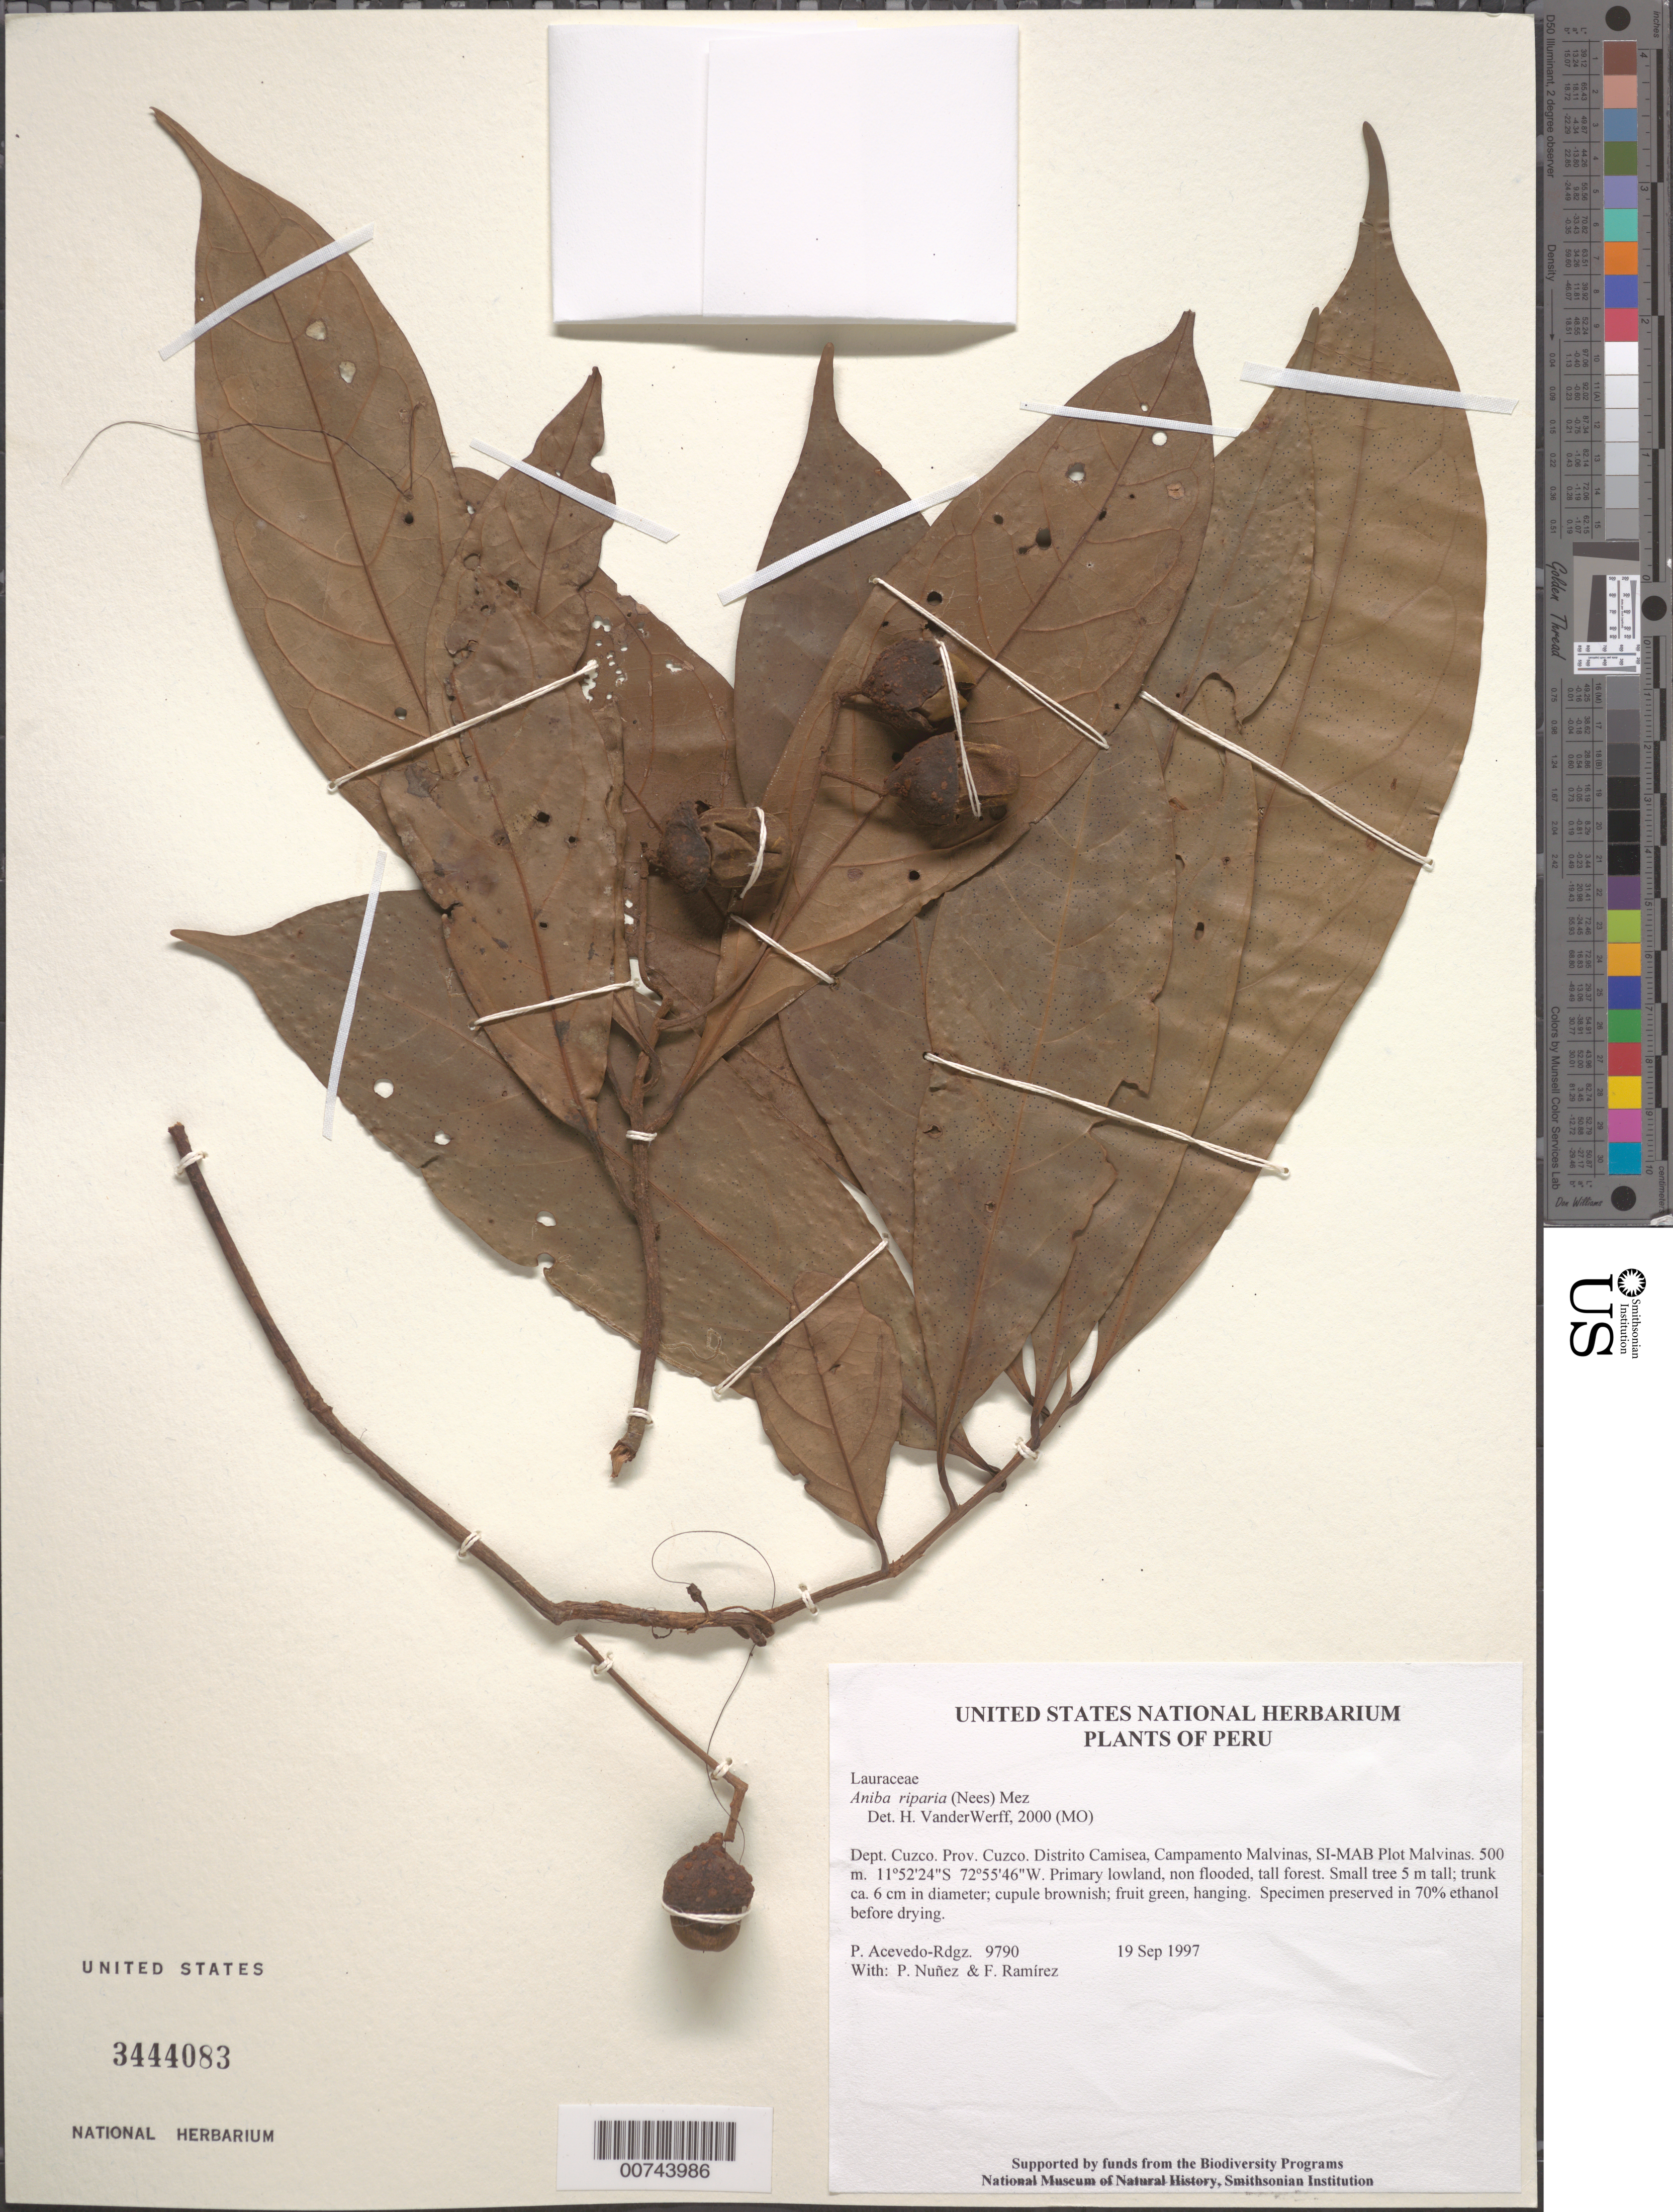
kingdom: Plantae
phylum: Tracheophyta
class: Magnoliopsida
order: Laurales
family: Lauraceae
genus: Aniba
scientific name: Aniba riparia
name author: (Nees) Mez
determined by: van der Werff, H., (MO), Missouri Botanical Garden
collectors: P. Acevedo-Rodr., P. Nuñez V. & F. Ramirez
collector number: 9790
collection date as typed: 19 Sep 1997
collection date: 1997-09-19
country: Peru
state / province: Cusco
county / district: Cusco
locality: Distrito Camisea, Campamento Malvinas, SI-MAB Plot Malvinas.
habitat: Primary lowland, non flooded, tall forest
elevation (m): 500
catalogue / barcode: US 3444083